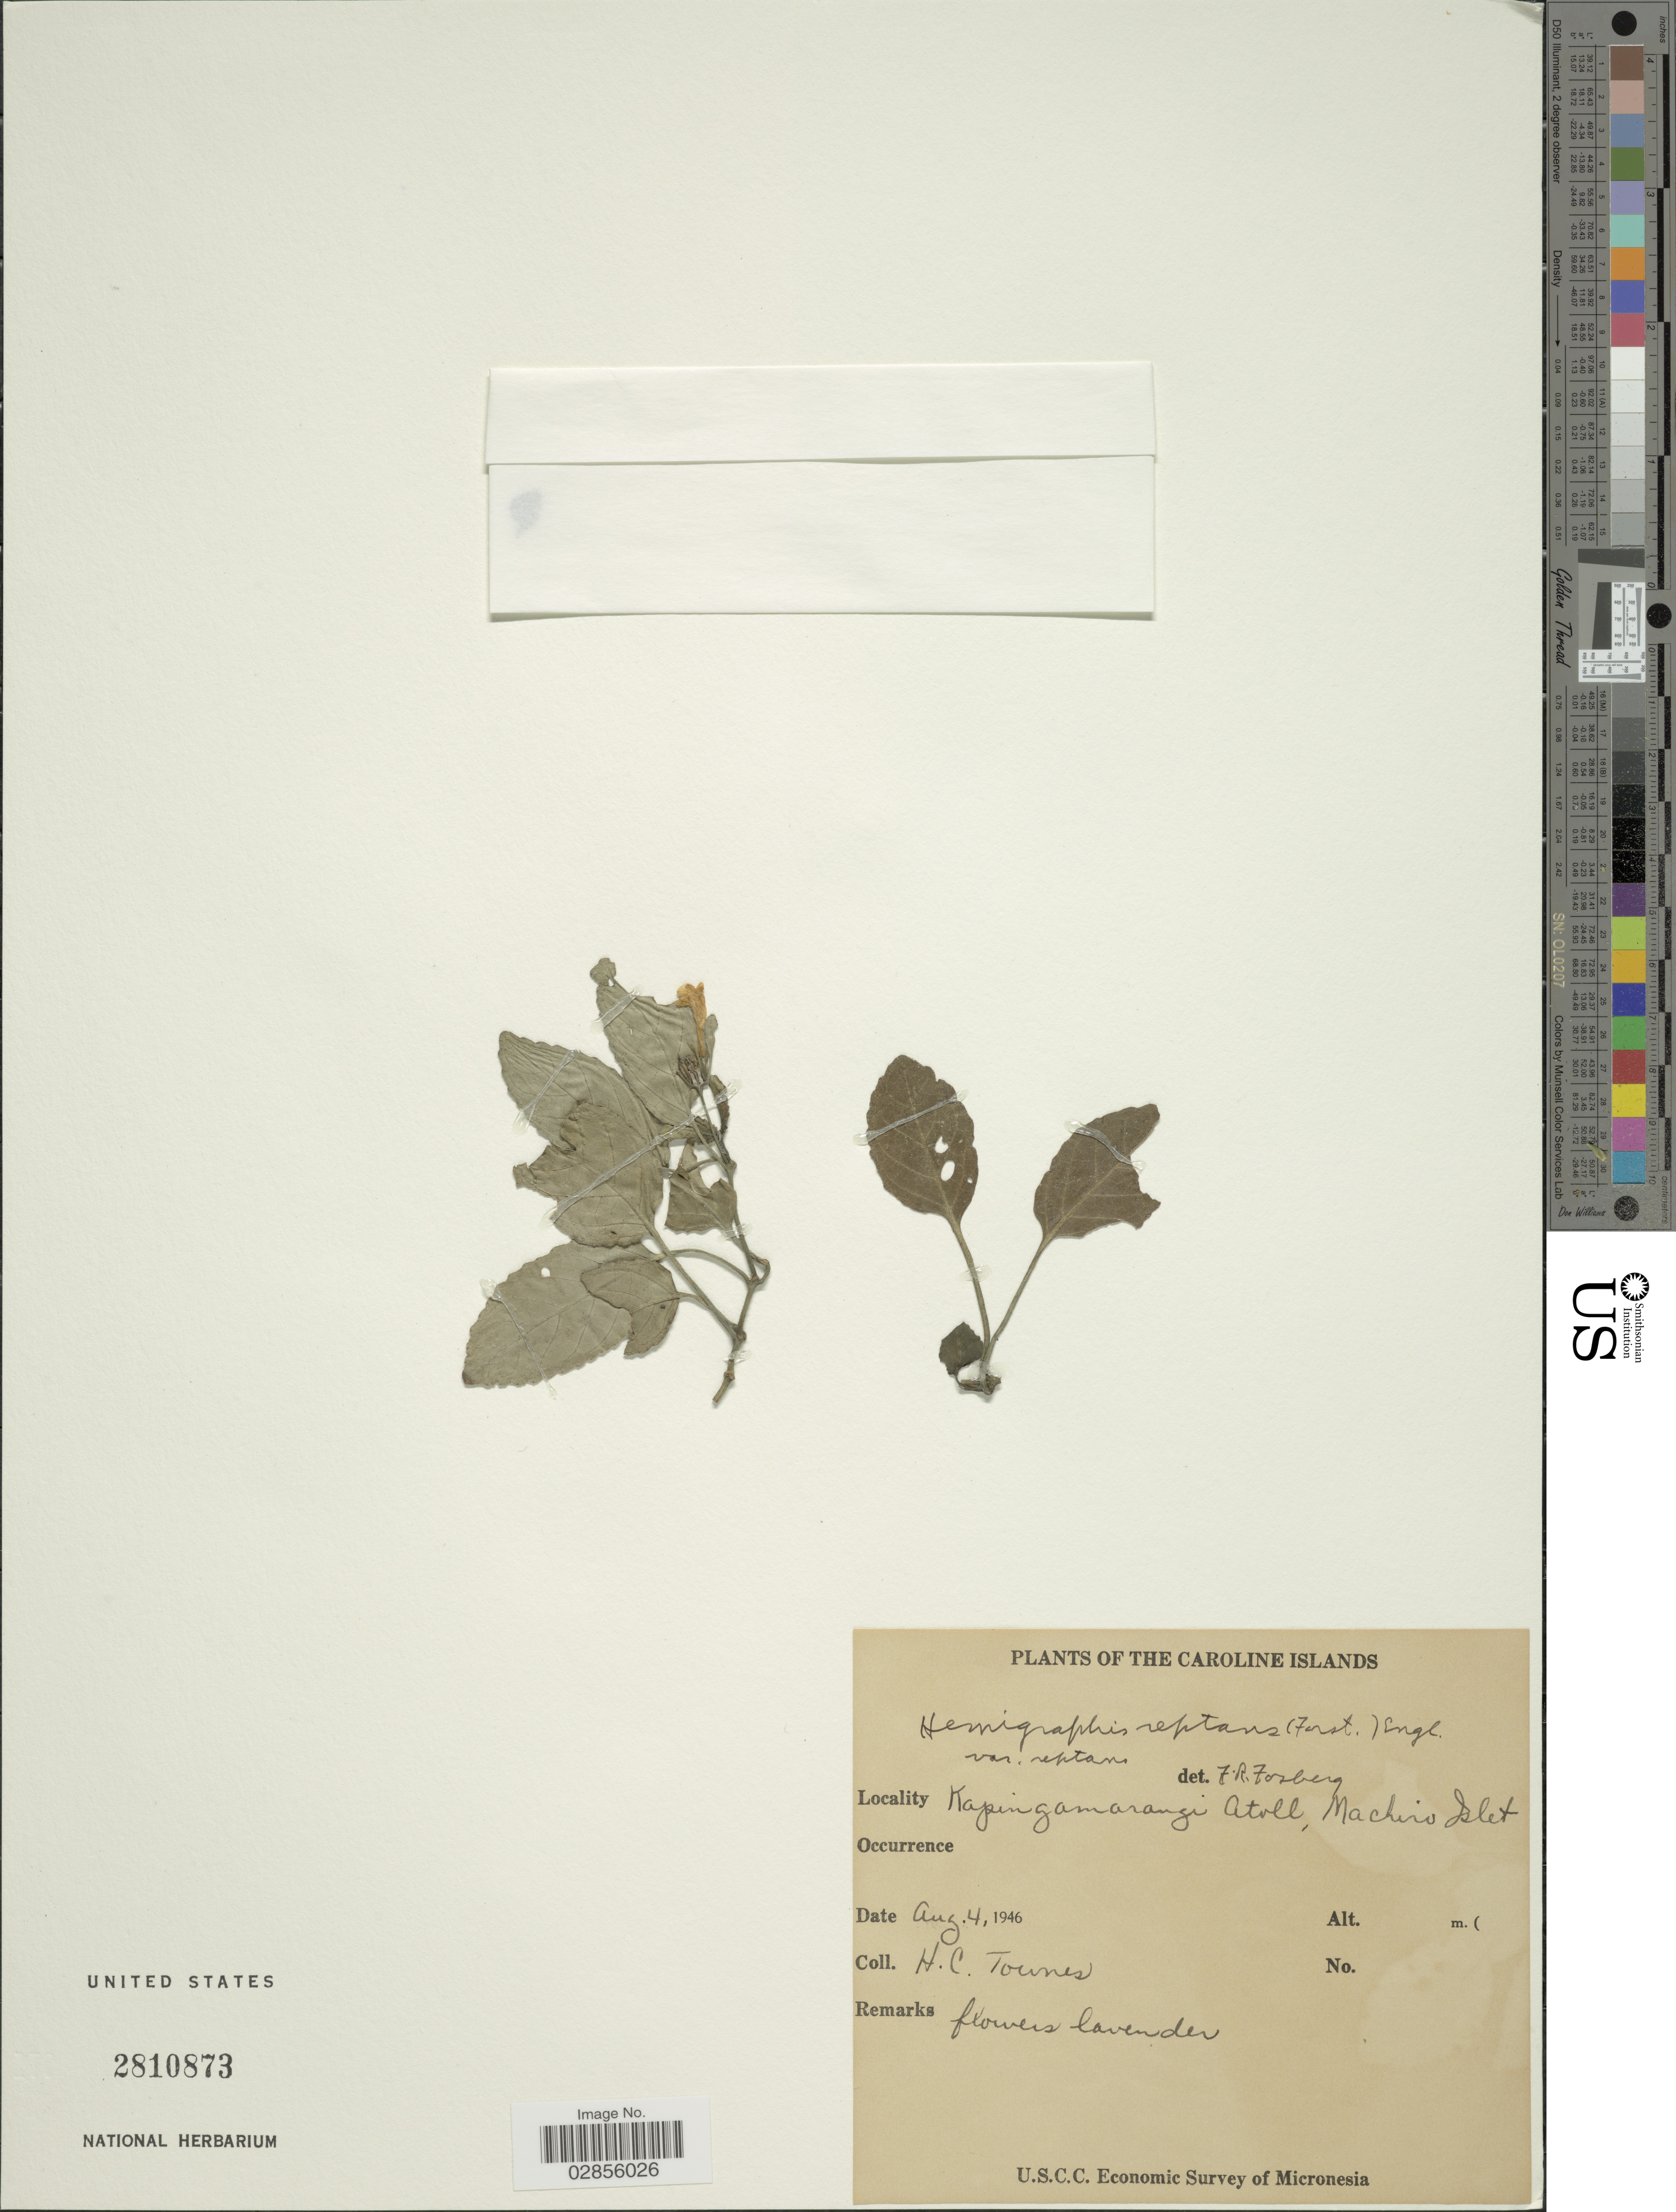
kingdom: Plantae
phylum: Tracheophyta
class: Magnoliopsida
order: Lamiales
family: Acanthaceae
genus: Strobilanthes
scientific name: Strobilanthes reptans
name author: (G. Forst.) Moylan ex Y.F. Deng & J.R.I. Wood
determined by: Wagner, W. L., (BOT), Smithsonian Institution - National Museum of Natural History (UNITED STATES)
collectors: H. Townes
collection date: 1946-08-04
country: Micronesia, Federated States of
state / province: Pohnpei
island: Kapingamarangi Atoll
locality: The Caroline Islands. Kapingamarangi Atoll, Machiro Islet.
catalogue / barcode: US 2810873